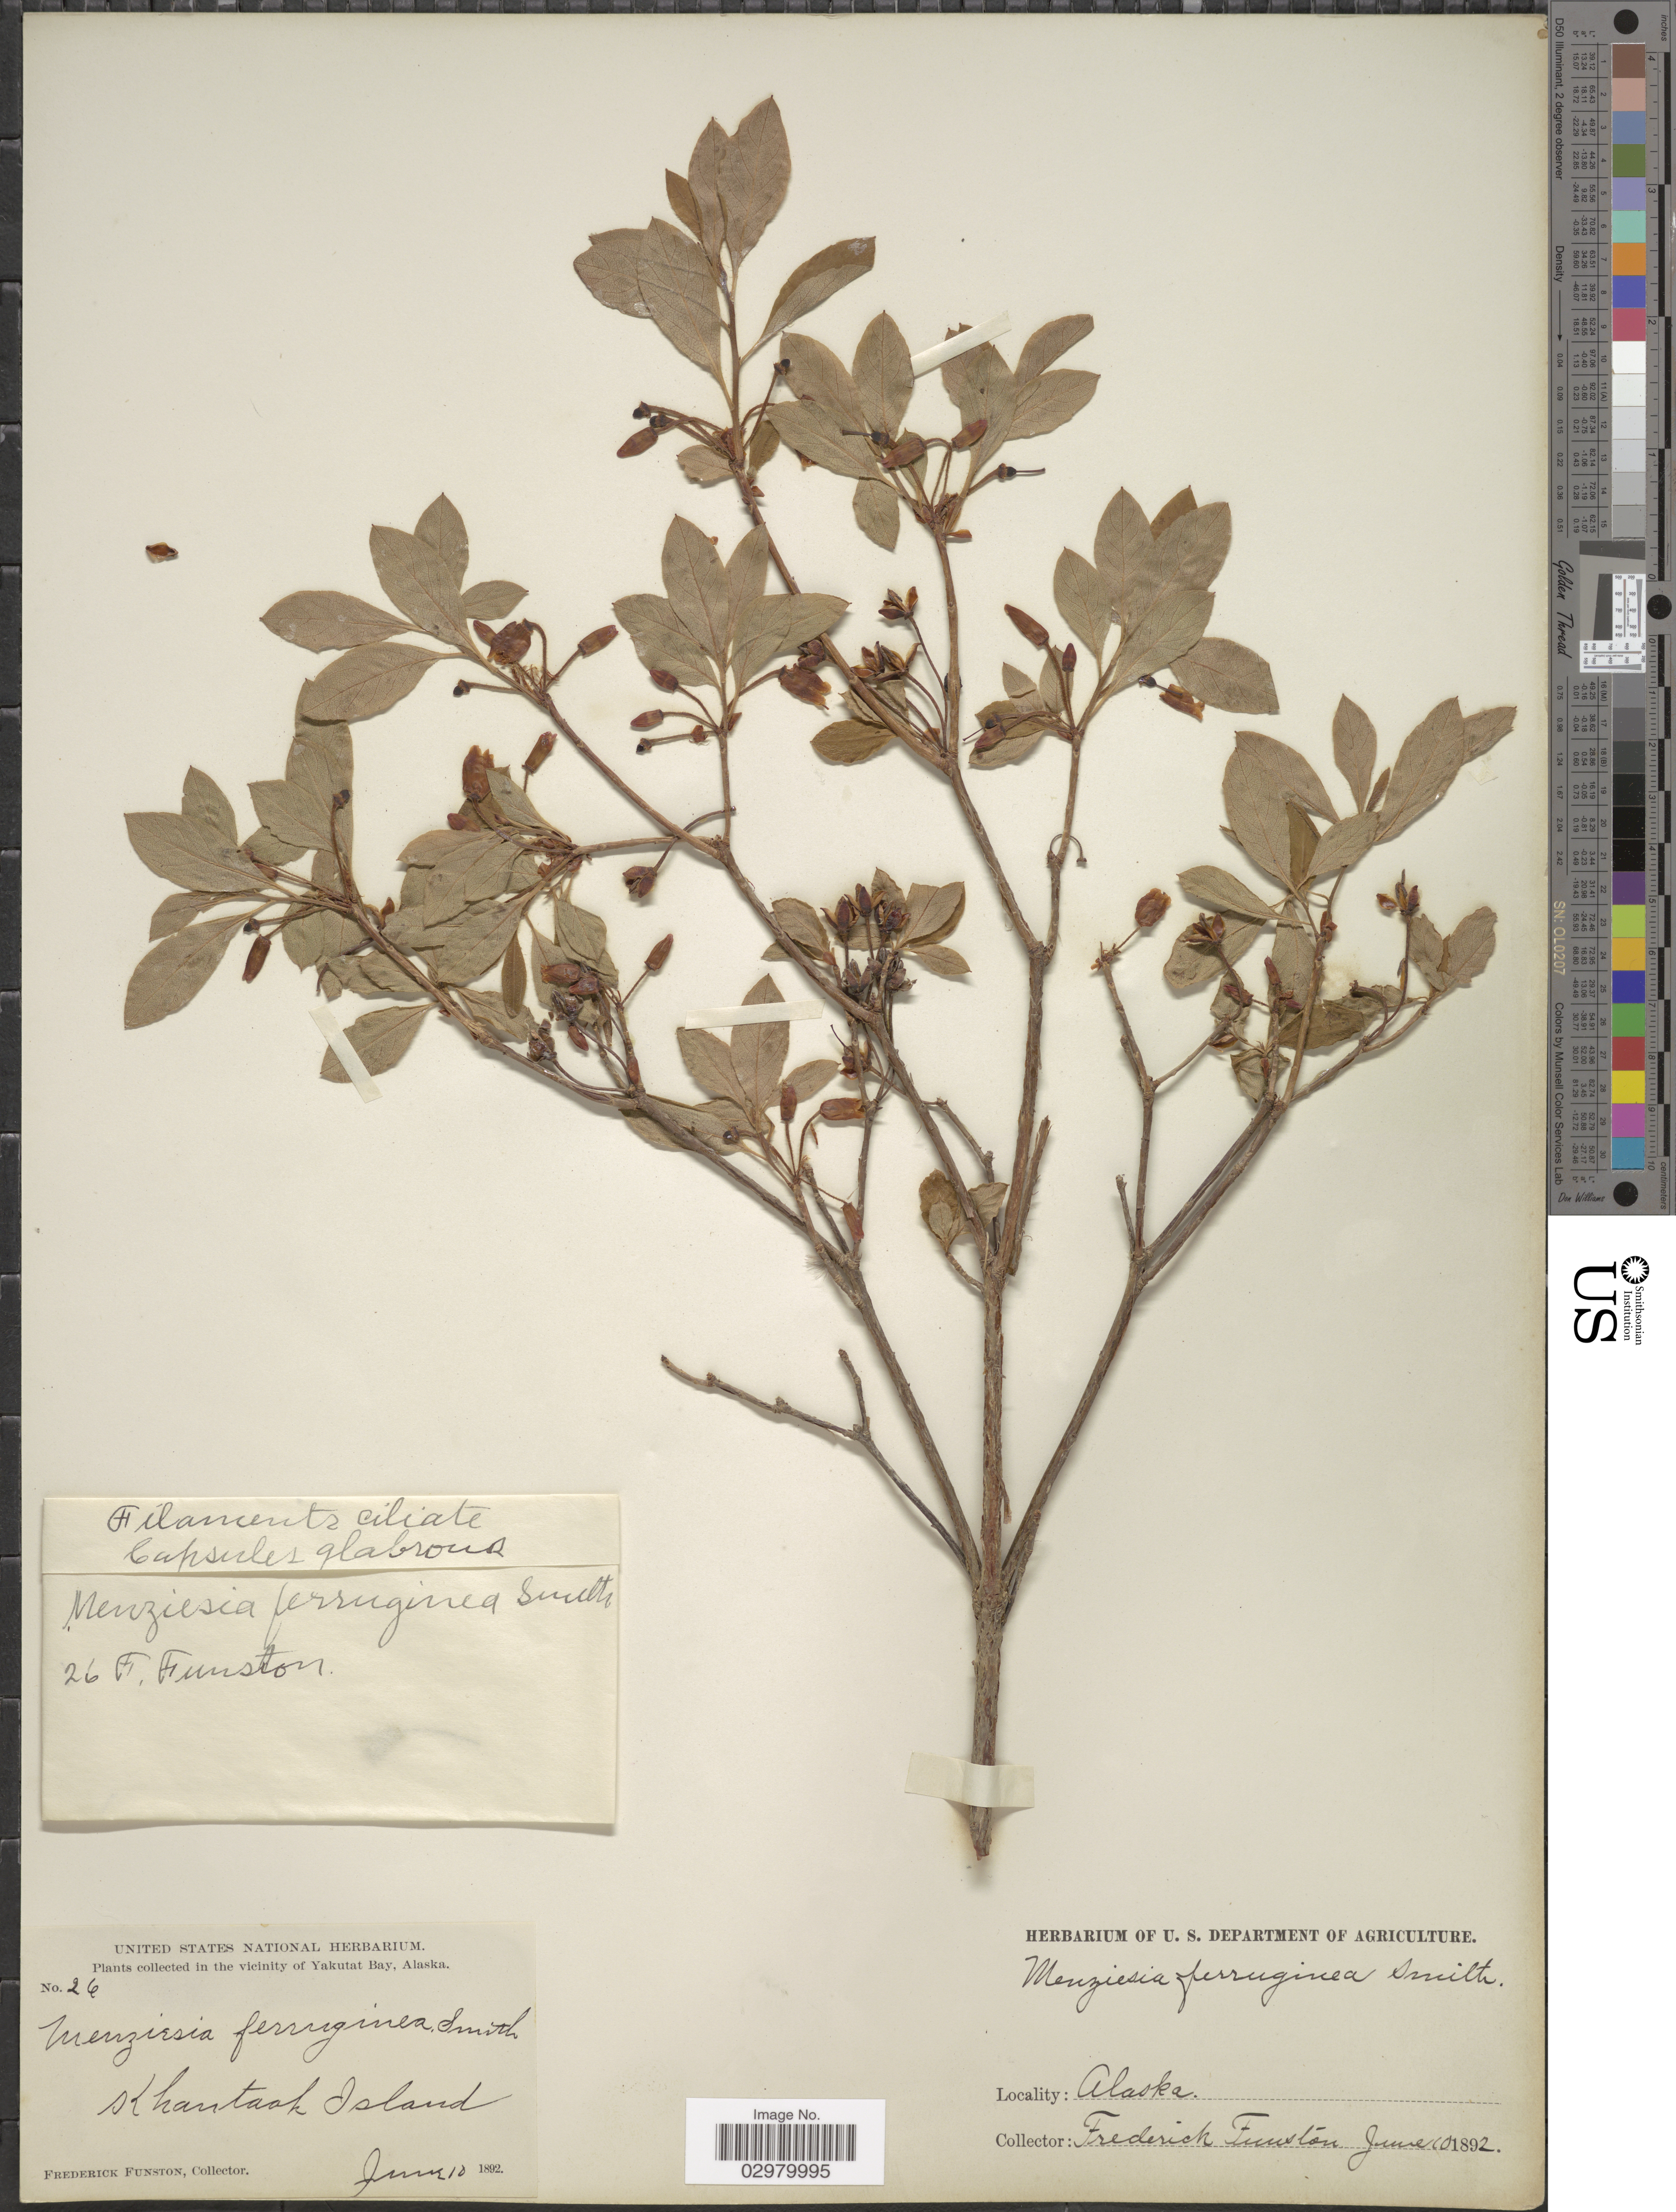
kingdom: Plantae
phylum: Tracheophyta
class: Magnoliopsida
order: Ericales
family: Ericaceae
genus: Menziesia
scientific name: Menziesia ferruginea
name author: Sm.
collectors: F. Funston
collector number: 26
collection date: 1892-06-10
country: United States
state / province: Alaska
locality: The vicinity of Yakutat Bay, Khantaak Island.